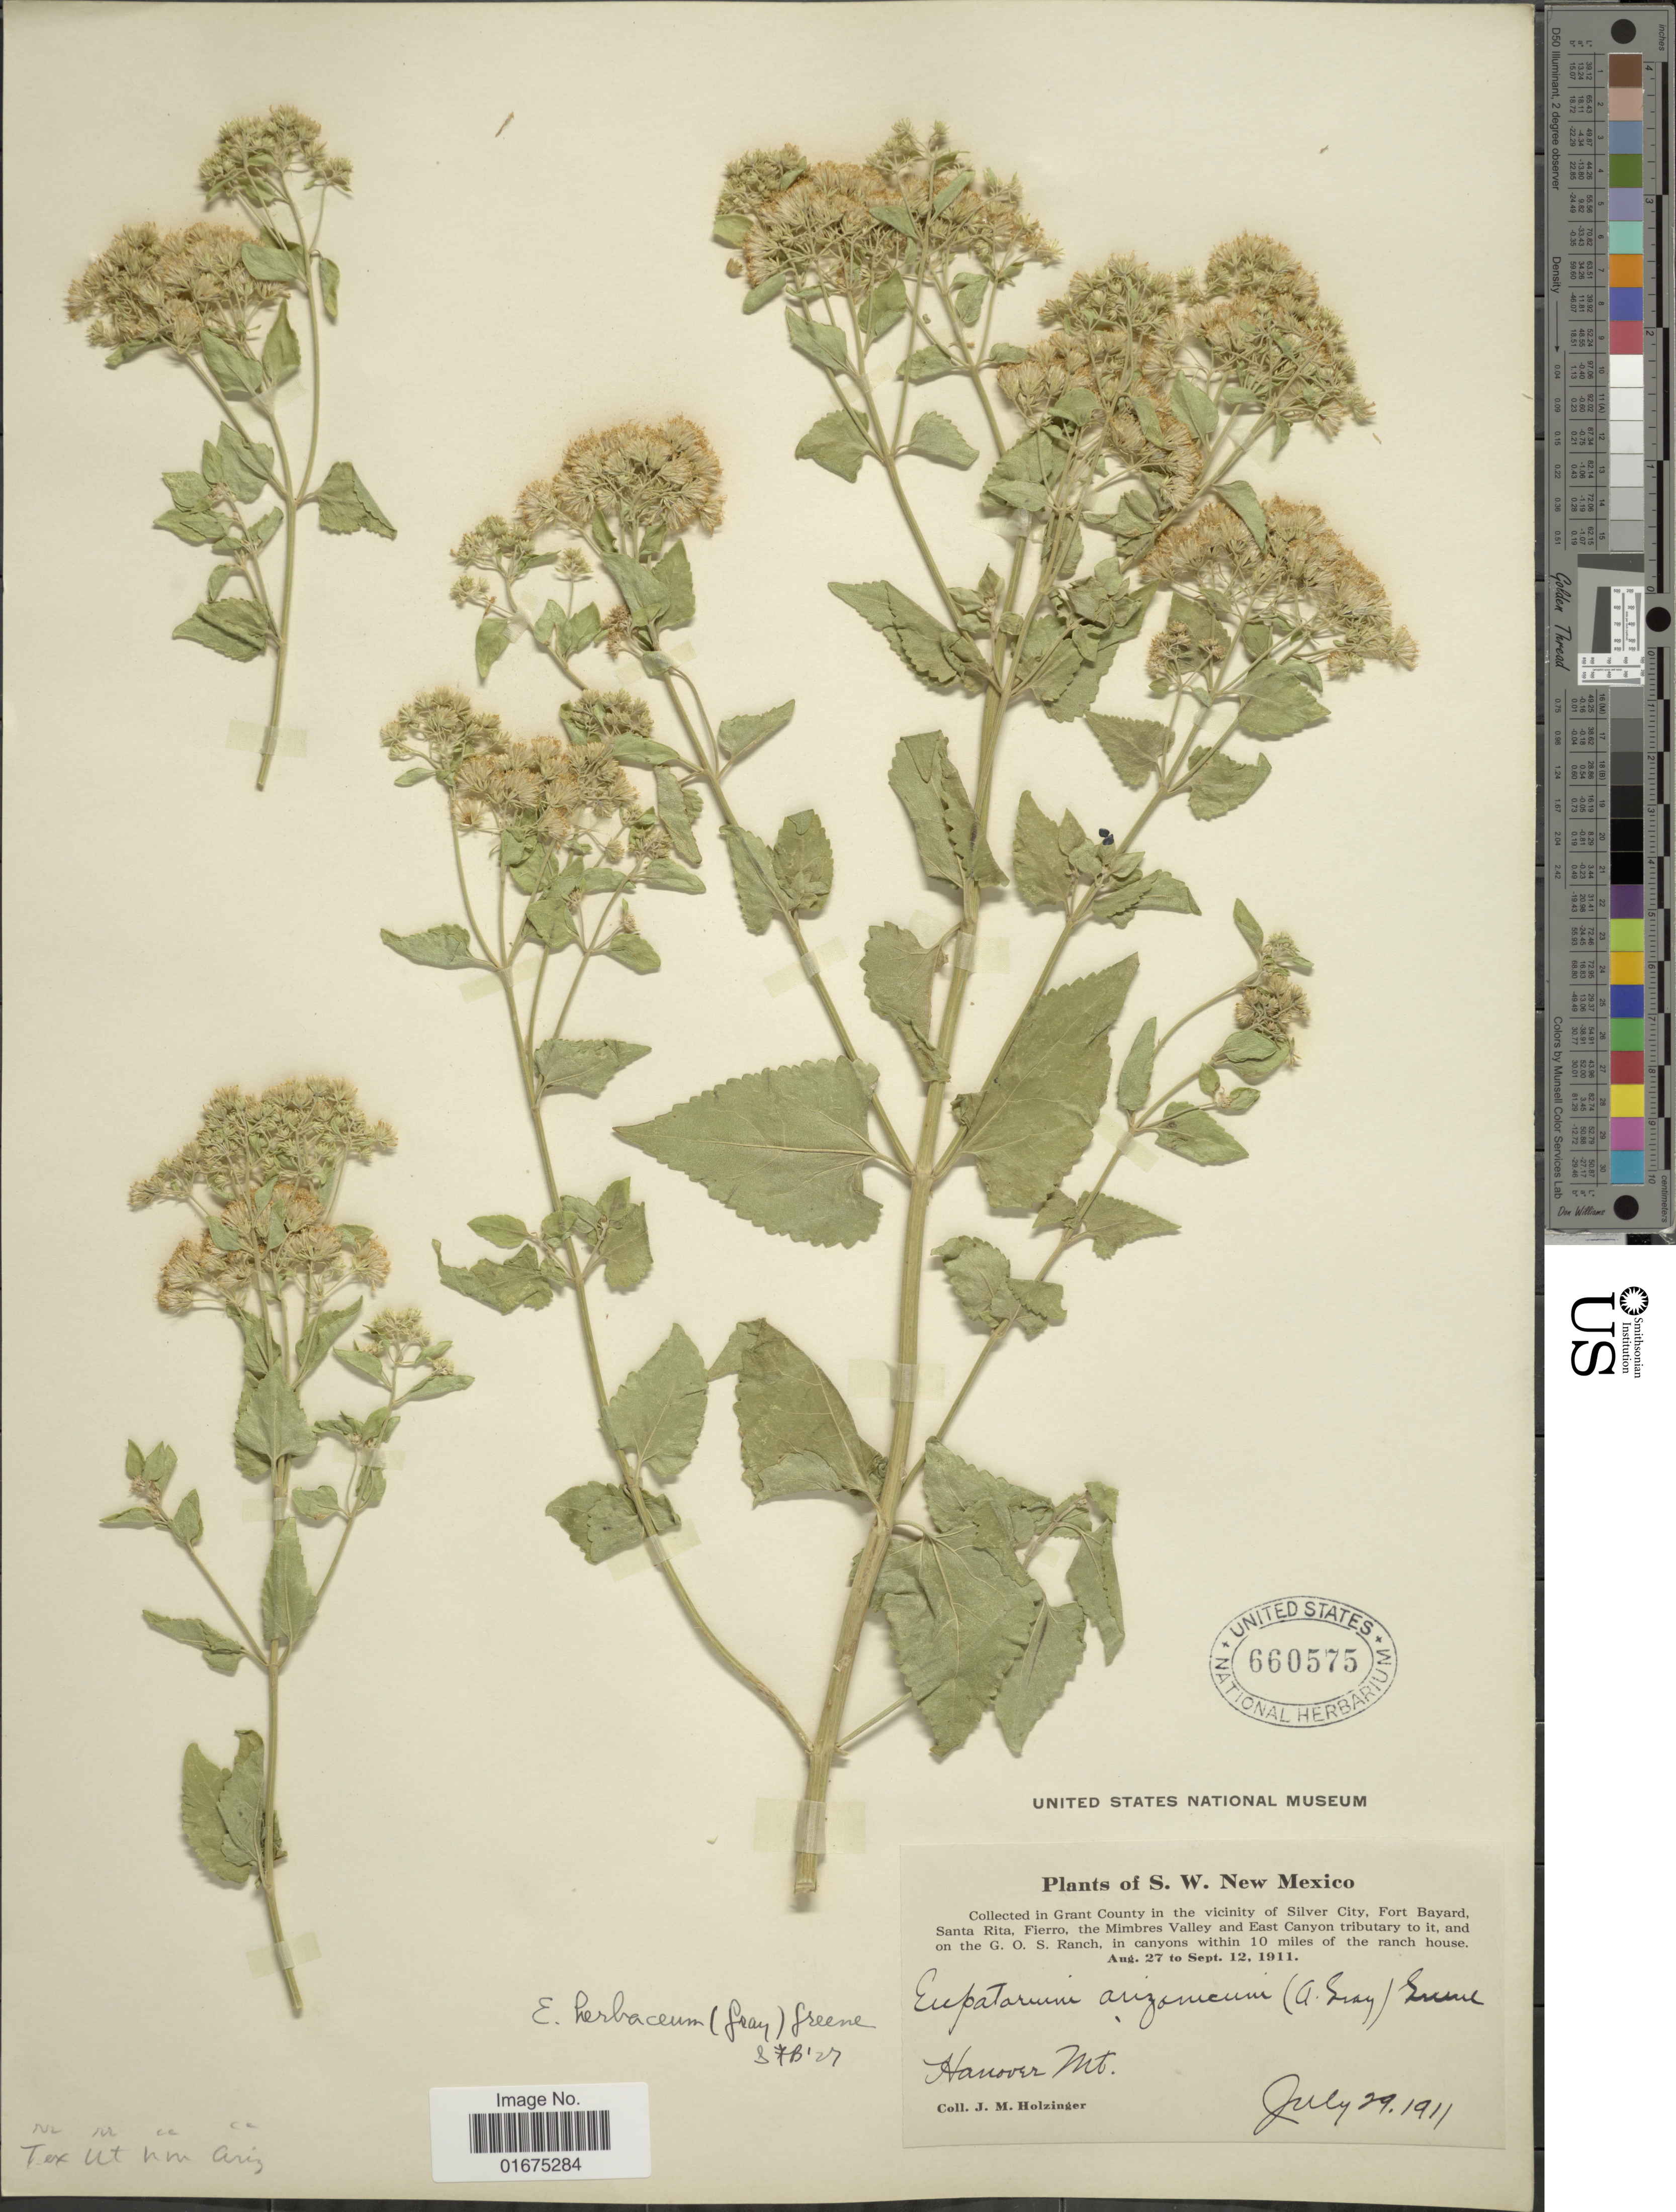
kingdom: Plantae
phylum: Tracheophyta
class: Magnoliopsida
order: Asterales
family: Asteraceae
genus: Ageratina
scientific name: Ageratina herbacea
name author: (A. Gray) R.M. King & H. Rob.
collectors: J. M. Holzinger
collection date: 1911-07-29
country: United States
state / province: New Mexico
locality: S.W. New Mexico, in Grant County in the vicinity of Silver City, Fort Bayard, Santa Rita Fierro, the Mimbres Valley and East Canyon tributary to it, and on the G.O.S. Ranch, in canyons within 10 miles of the ranch house, Hanover Mts.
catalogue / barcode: US 660575